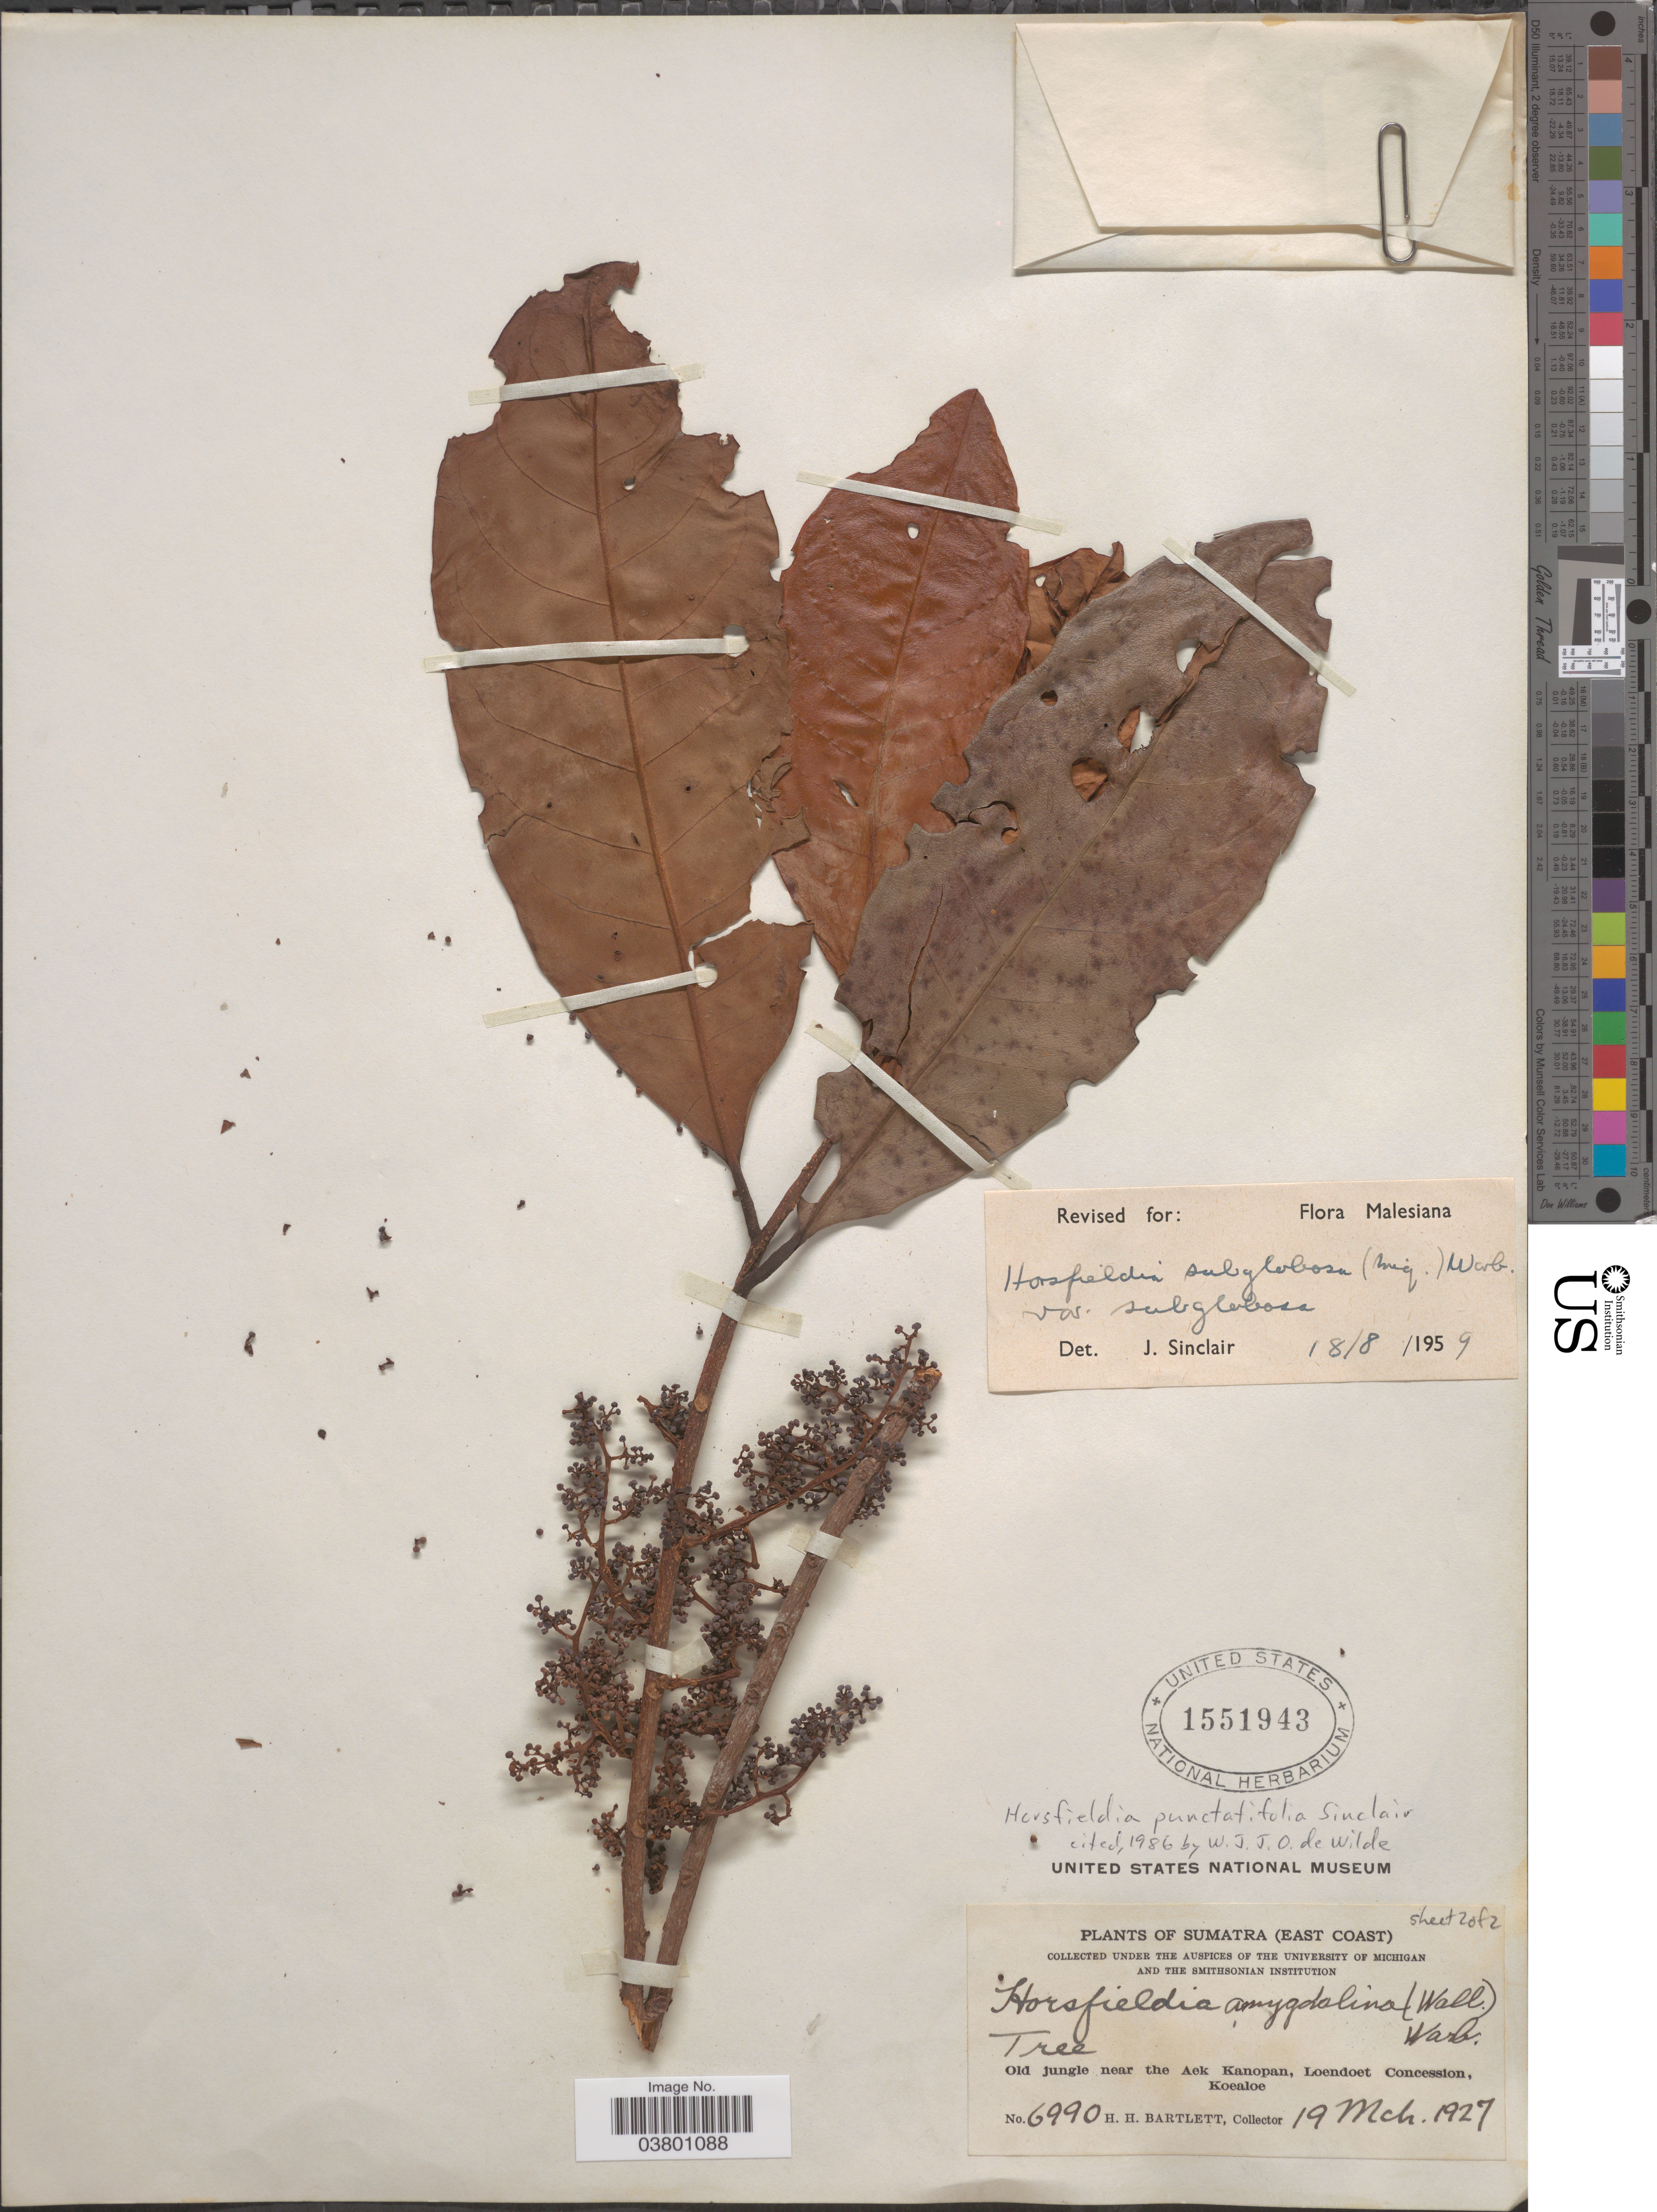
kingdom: Plantae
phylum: Tracheophyta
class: Magnoliopsida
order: Magnoliales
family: Myristicaceae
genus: Horsfieldia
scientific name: Horsfieldia punctatifolia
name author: J. Sinclair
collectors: H. H. Bartlett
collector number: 6990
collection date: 1927-03-19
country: Indonesia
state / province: Sumatra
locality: East Coast. Old jungle near the Aek Kanopan, Loendoet Concession, Koealoe.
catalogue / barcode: US 1551943